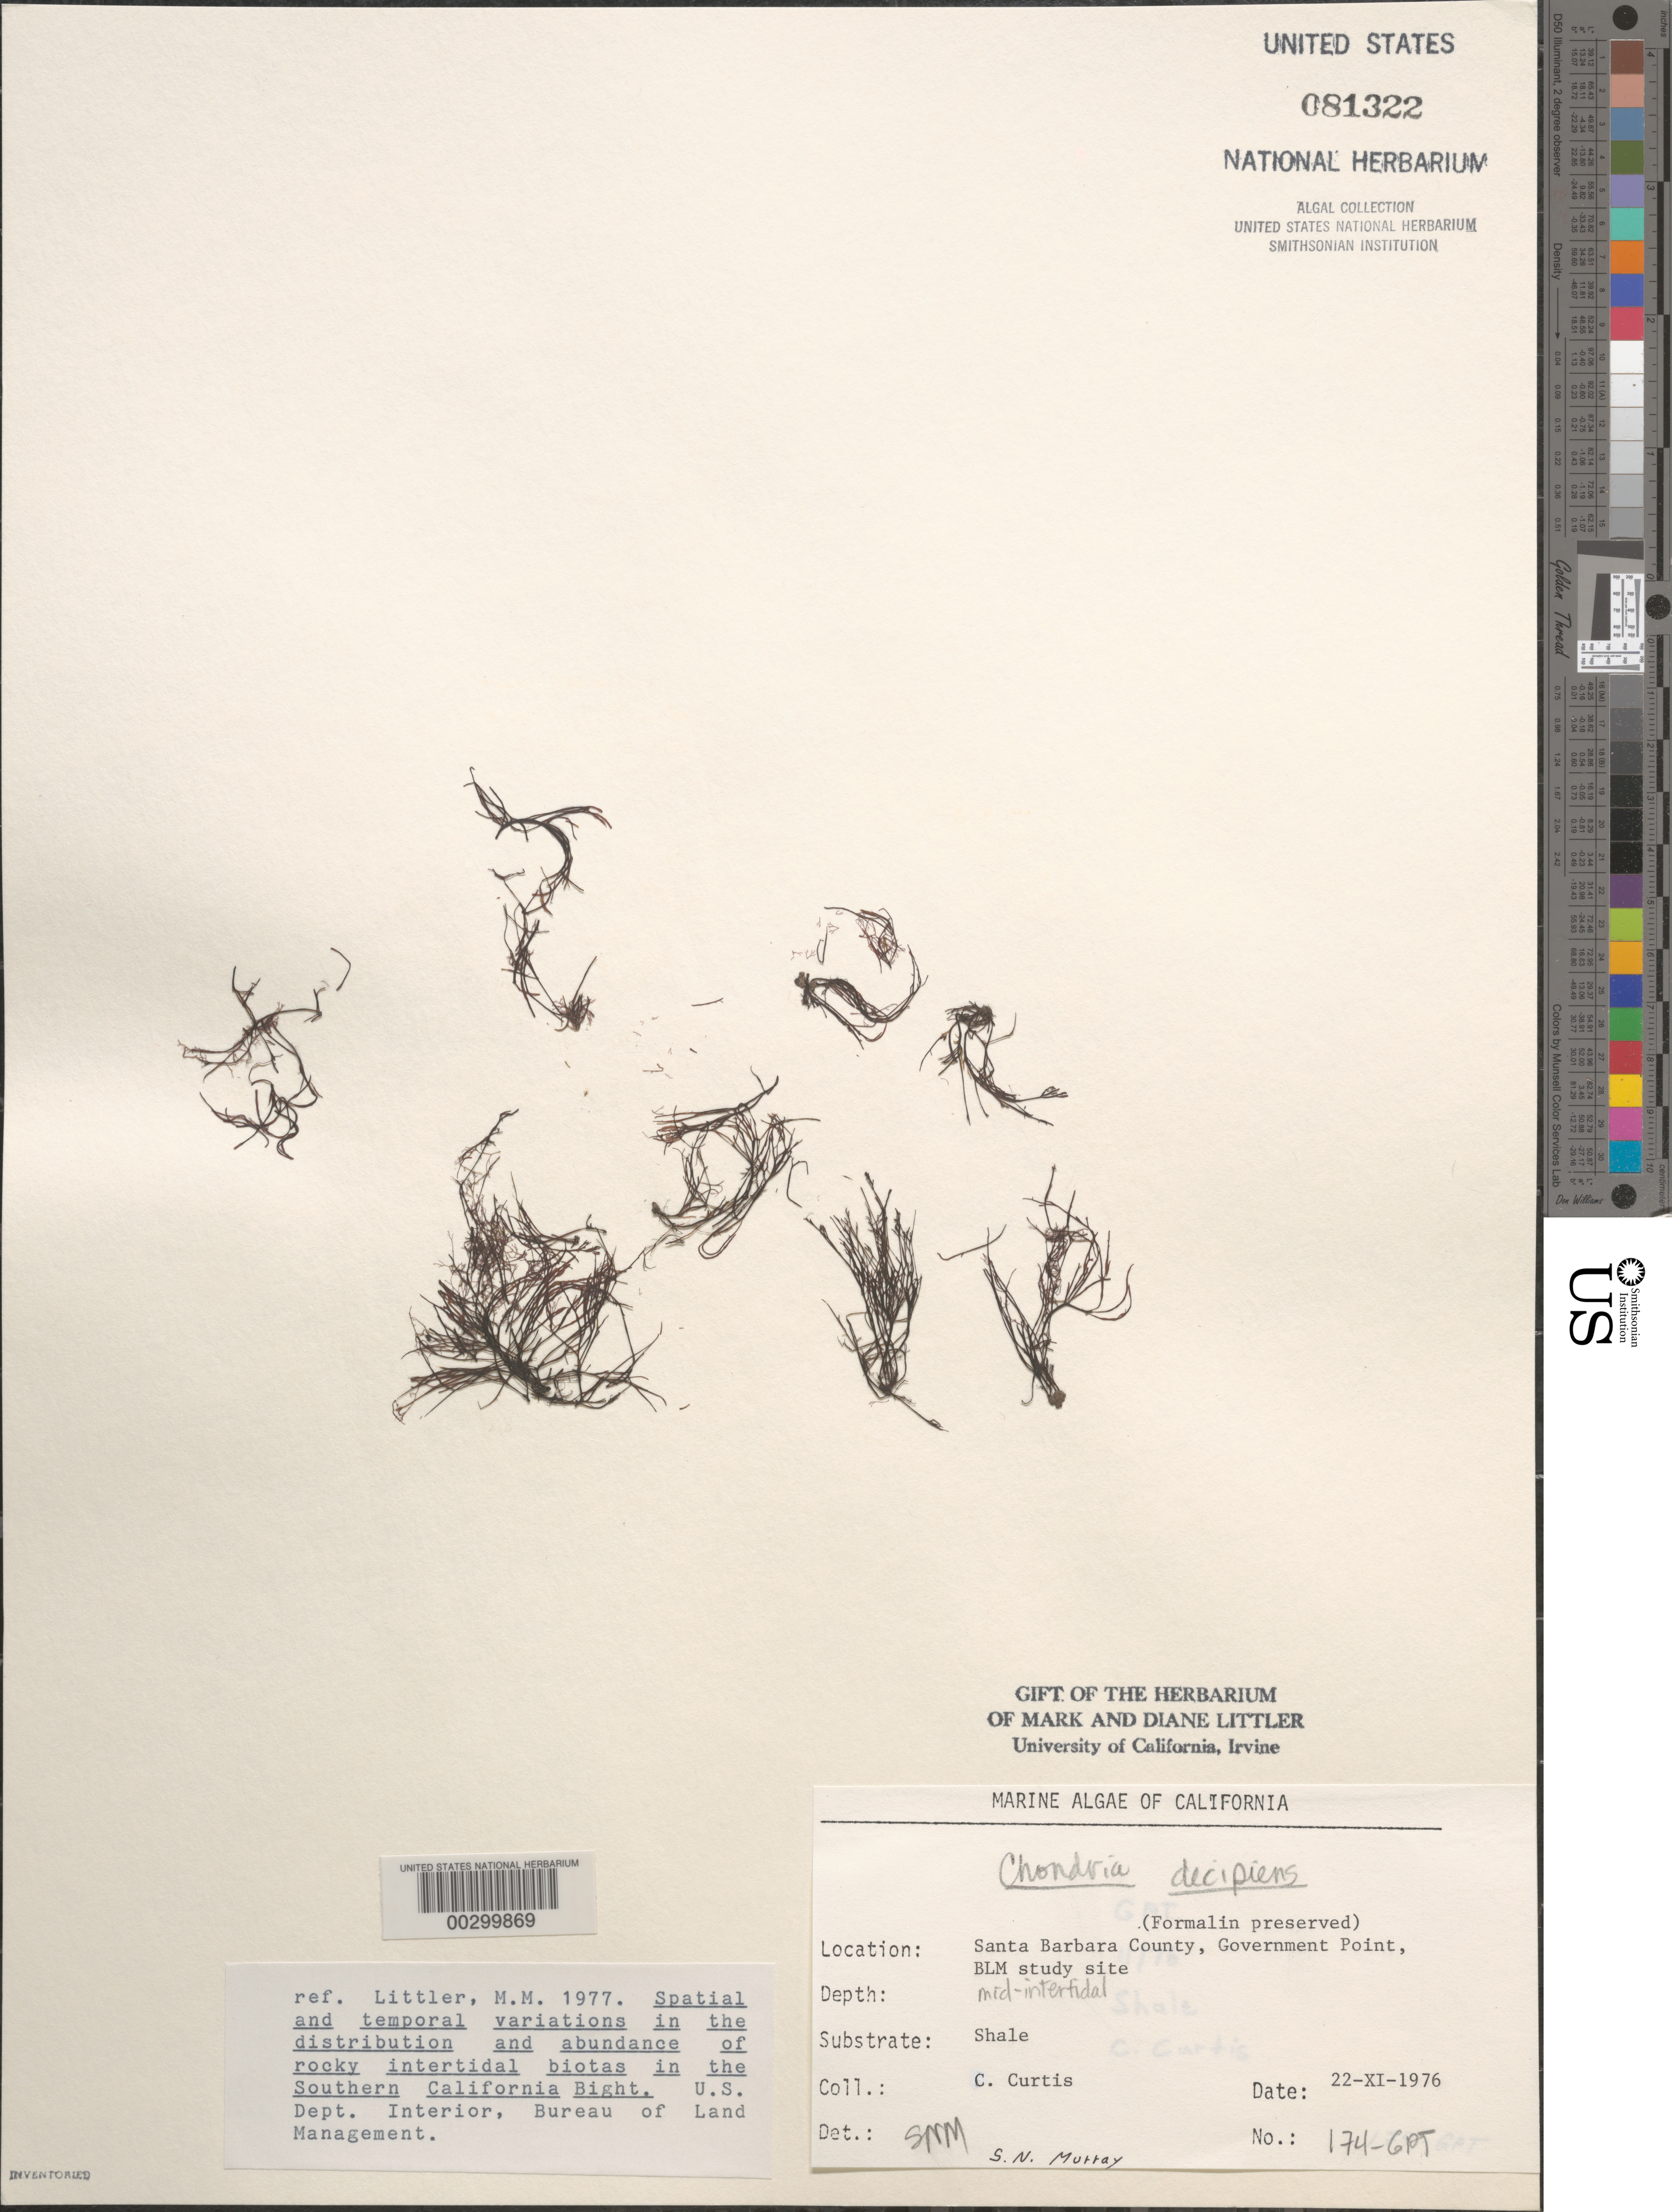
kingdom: Plantae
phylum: Rhodophyta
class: Florideophyceae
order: Ceramiales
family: Rhodomelaceae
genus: Chondria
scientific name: Chondria decipiens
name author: Kylin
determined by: Murray, S. N.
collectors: C. Curtis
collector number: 174-gpt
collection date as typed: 22 Nov 1976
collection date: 1976-11-22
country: United States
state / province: California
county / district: Santa Barbara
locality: Government Point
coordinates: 34 26'31"N, 120 24'06"W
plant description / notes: BLM-SOCALBIGHT Rocky Intertidal Survey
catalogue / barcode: US 81322